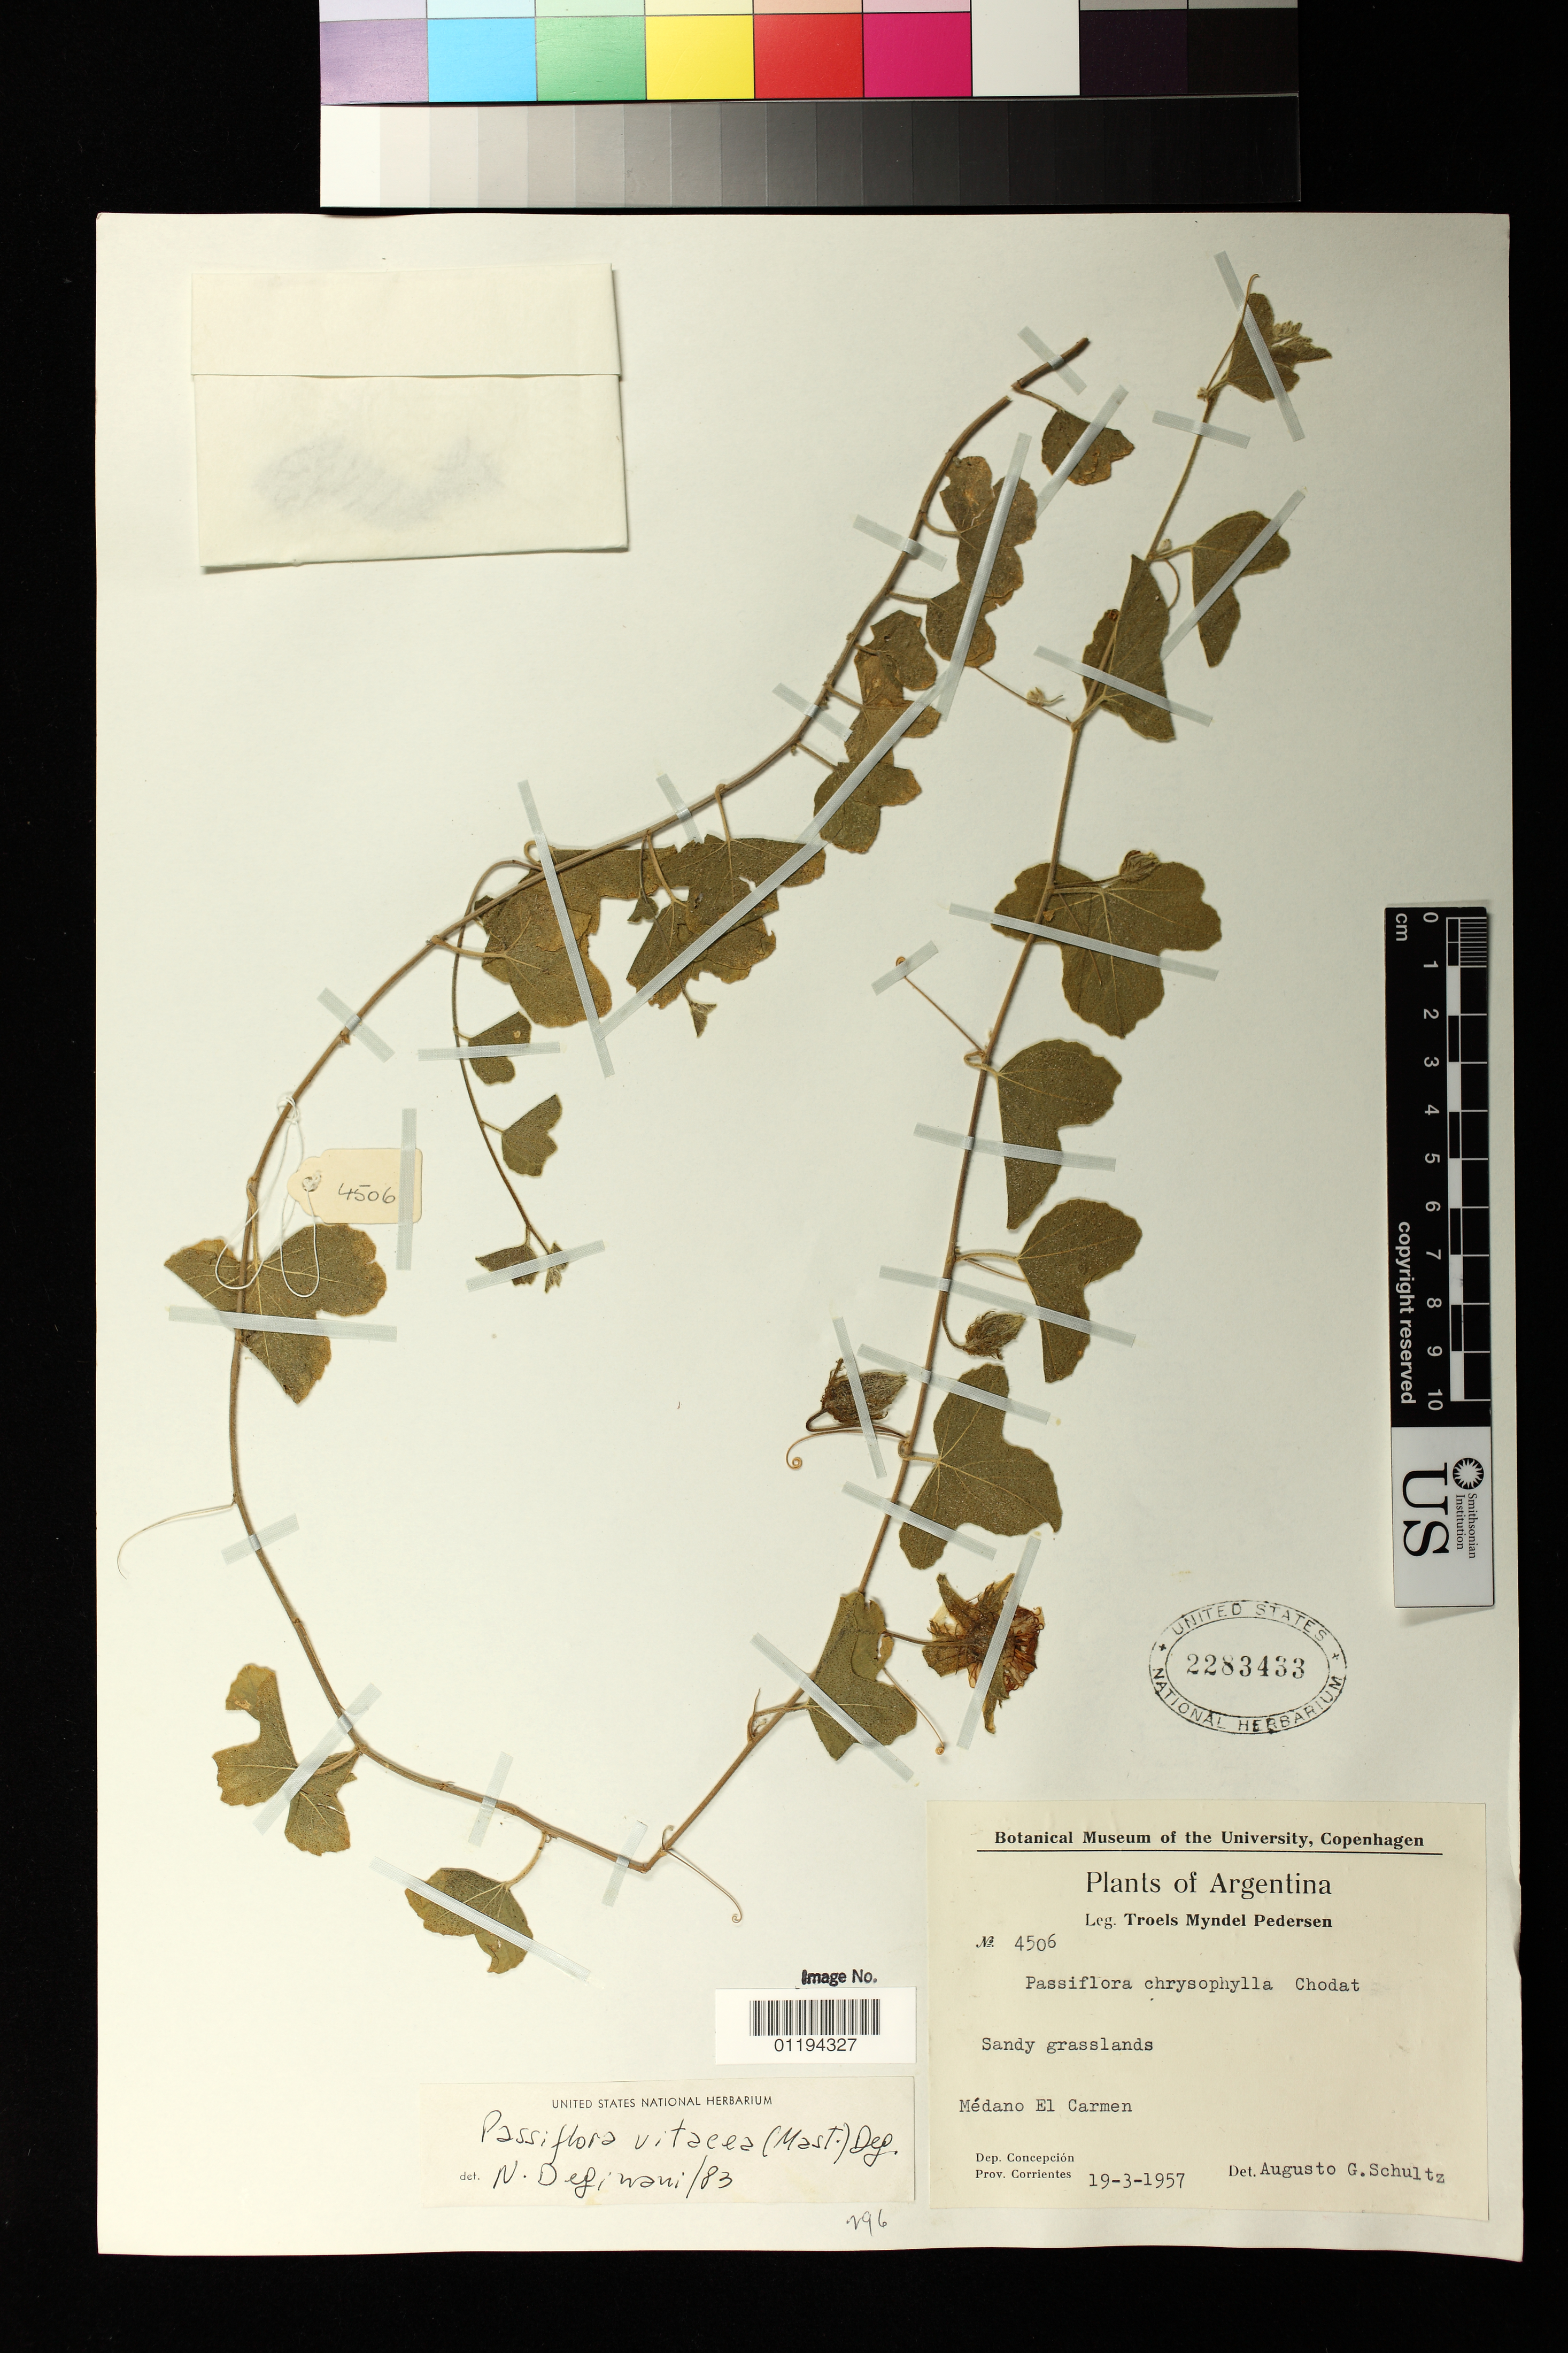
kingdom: Plantae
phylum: Tracheophyta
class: Magnoliopsida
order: Malpighiales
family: Passifloraceae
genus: Passiflora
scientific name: Passiflora chrysophylla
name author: Chodat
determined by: Svoboda, H. T.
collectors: T. M. Pedersen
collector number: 4506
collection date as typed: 19 Mar 1957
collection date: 1957-03-19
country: Argentina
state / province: Corrientes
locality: Medano El Carmen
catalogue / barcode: US 2283433